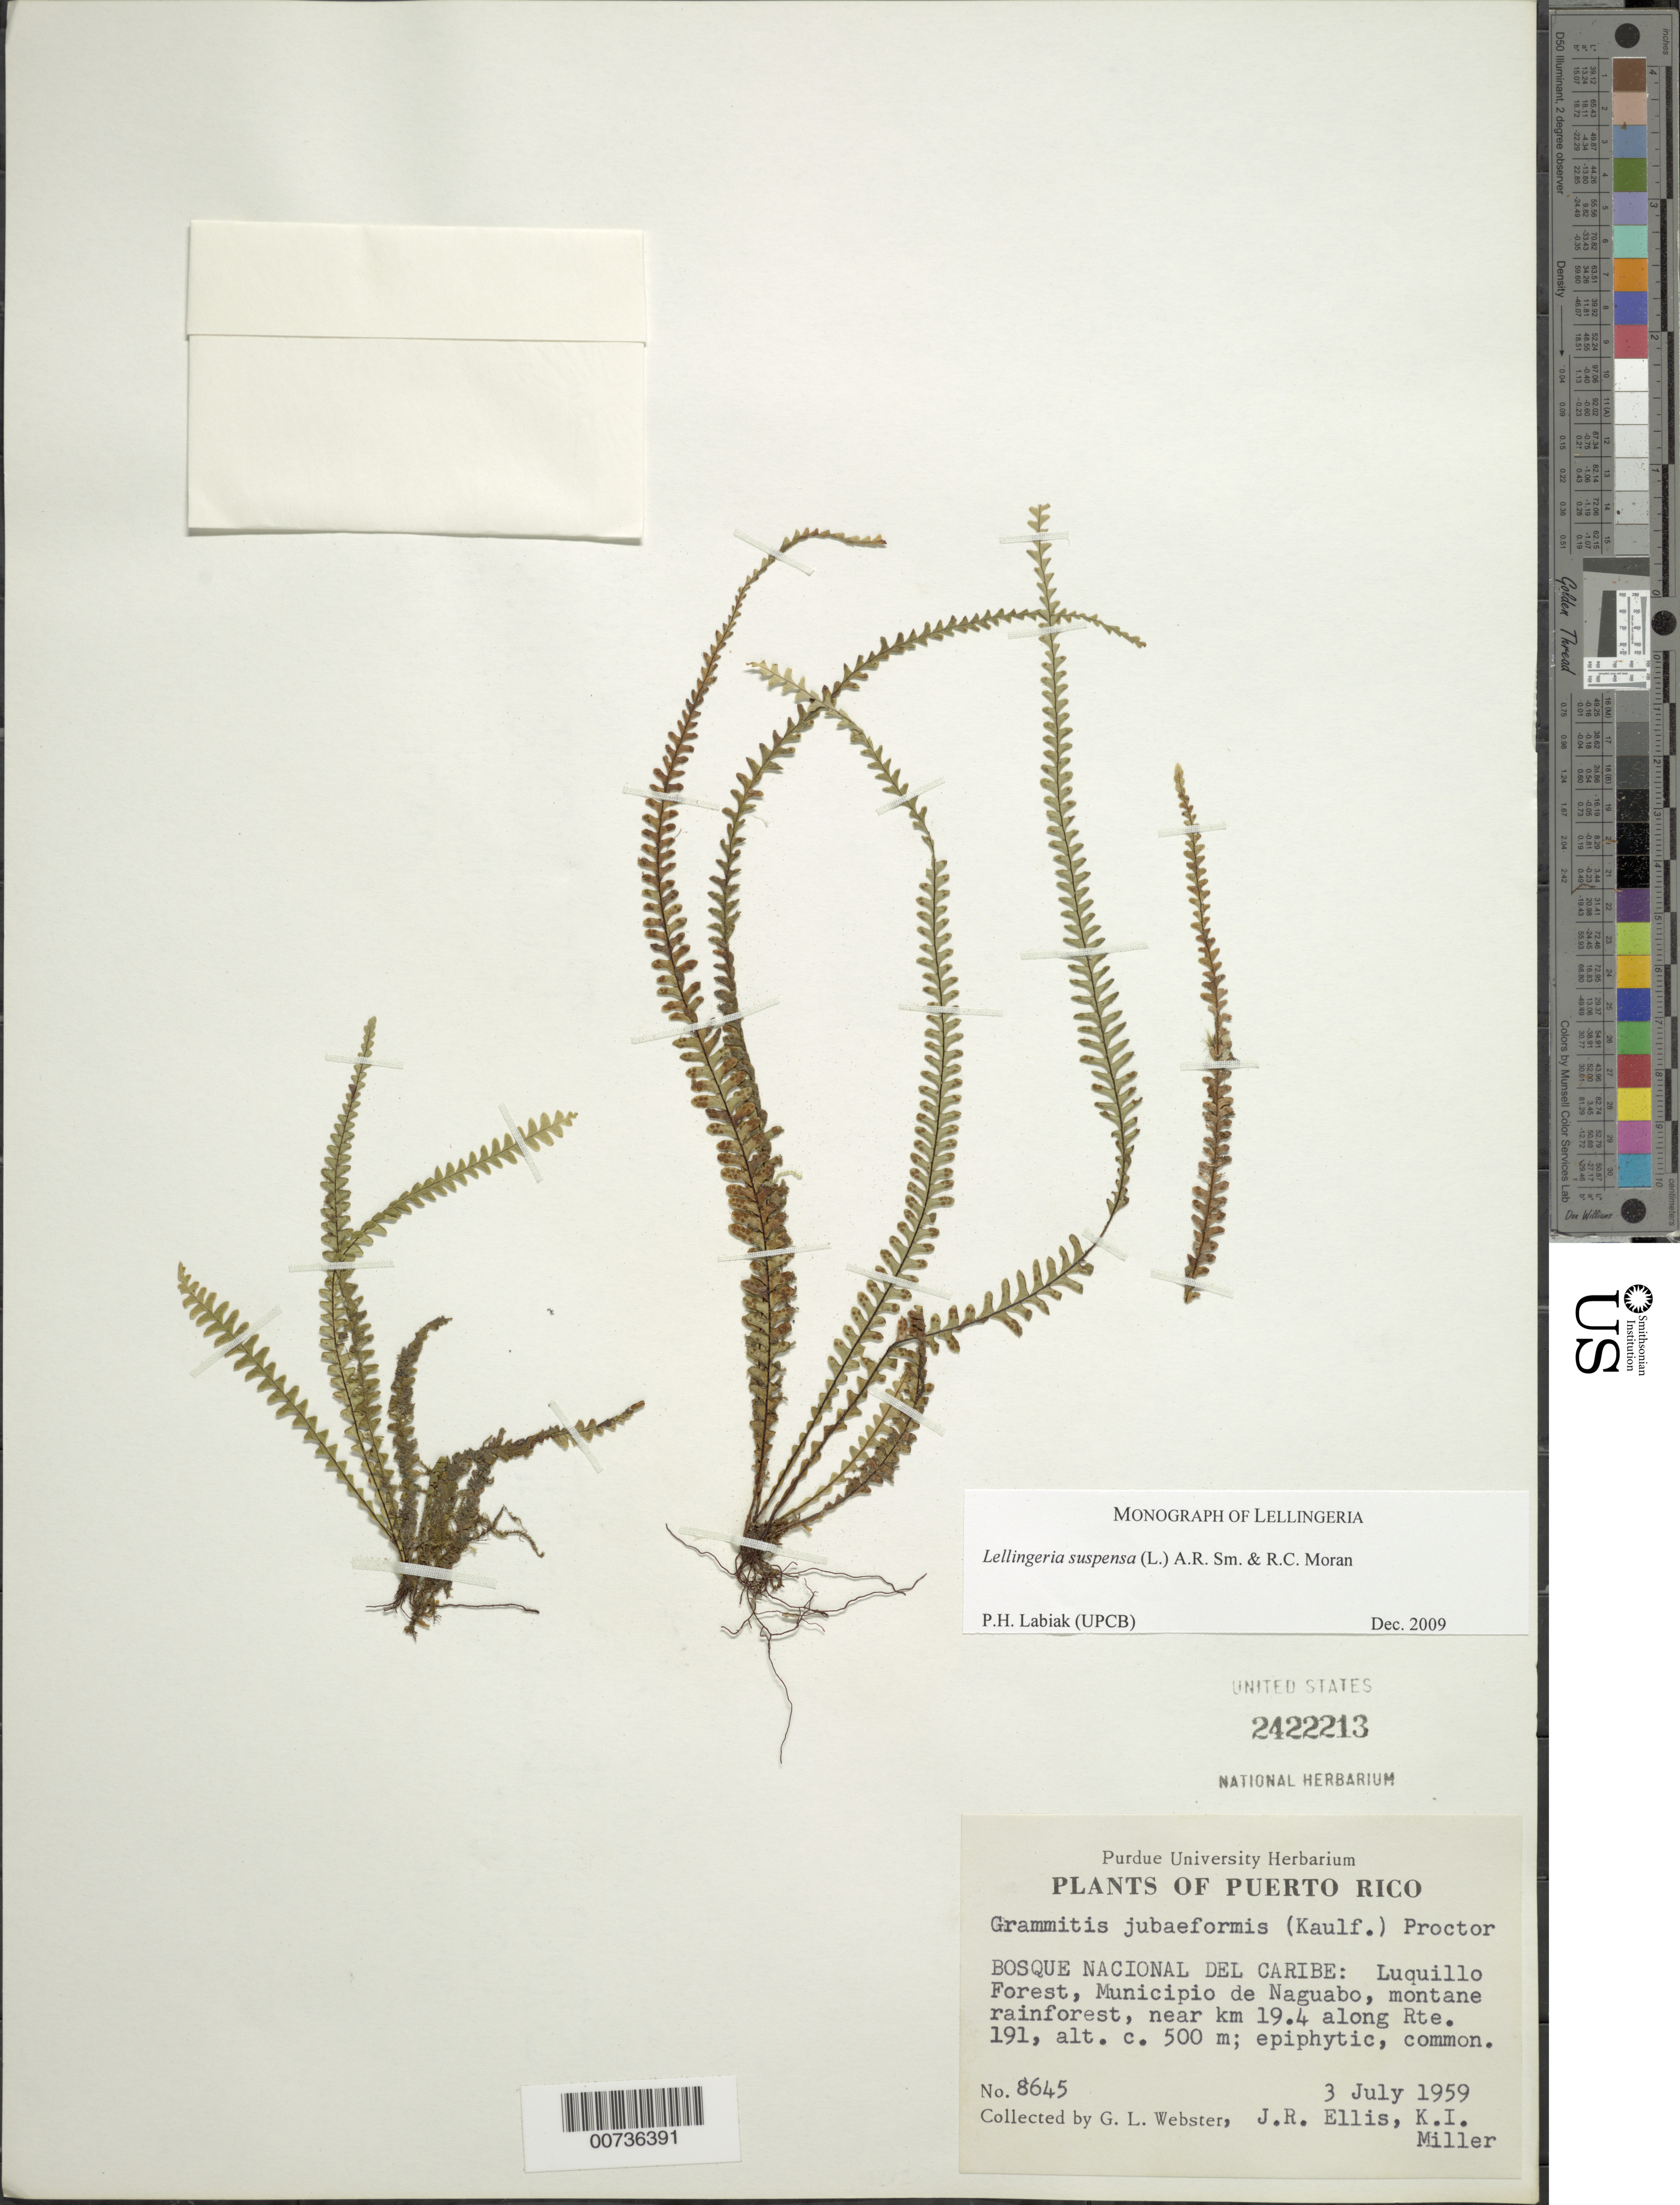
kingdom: Plantae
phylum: Tracheophyta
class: Polypodiopsida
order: Polypodiales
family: Polypodiaceae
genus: Lellingeria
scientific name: Lellingeria suspensa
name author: (L.) A.R. Sm. & R.C. Moran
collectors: G. L. Webster, J. R. Ellis & K. I. Miller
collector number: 8645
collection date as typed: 03 Jul 1959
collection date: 1959-07-03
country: Puerto Rico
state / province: Naguabo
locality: Bosque Nacional del caribe: Luquillo Forest, Municipio de Naguabo, montane rainforest, near km 19.4 along Rte. 191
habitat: Epiphytic, common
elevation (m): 500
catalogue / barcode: US 2422213